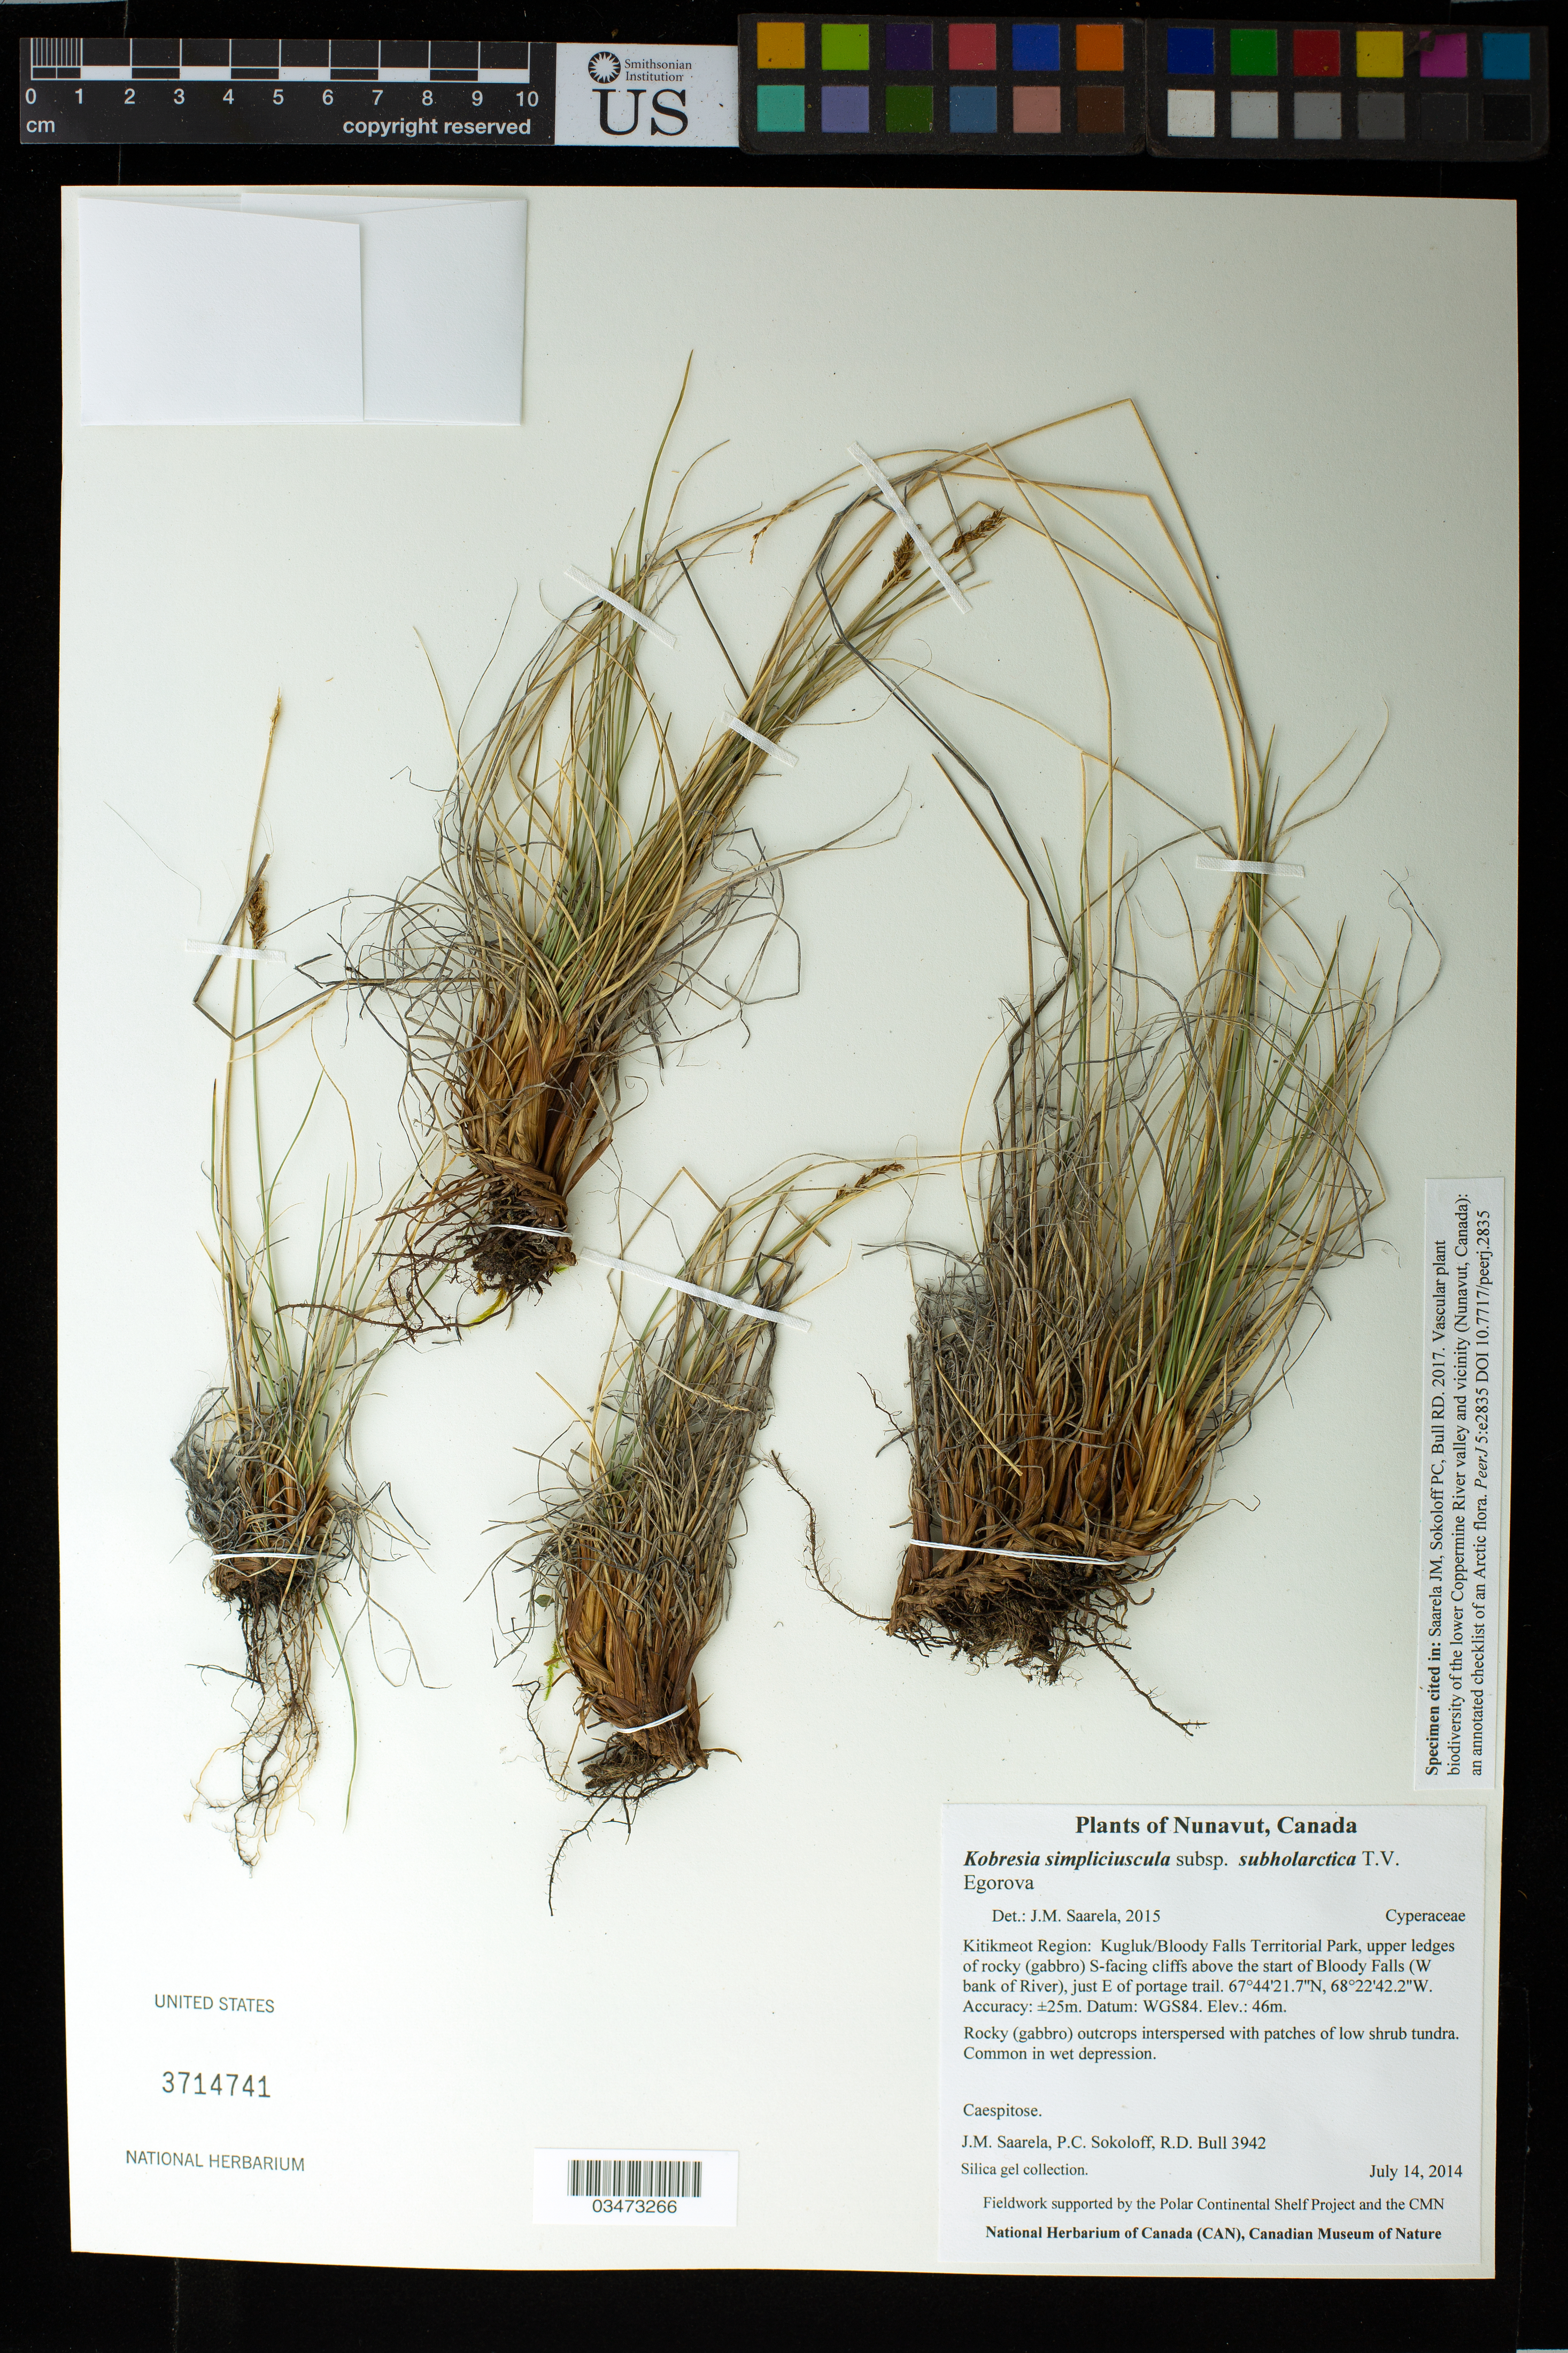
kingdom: Plantae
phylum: Tracheophyta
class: Liliopsida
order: Poales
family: Cyperaceae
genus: Carex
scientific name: Carex simpliciuscula subsp. subholarctica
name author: (T.V. Egorova) Saarela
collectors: J. Saarela, P. Sokoloff & R. Bull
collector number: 3942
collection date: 2014-07-14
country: Canada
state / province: Nunavut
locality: Kitikmeot Region: Kugluk/Bloody Falls Territorial Park, upper ledges of rock (gabbro) S-facing above the start of Bloody Fallls (W bank of RIver), just E of portage trail.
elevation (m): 46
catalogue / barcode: US 3714741